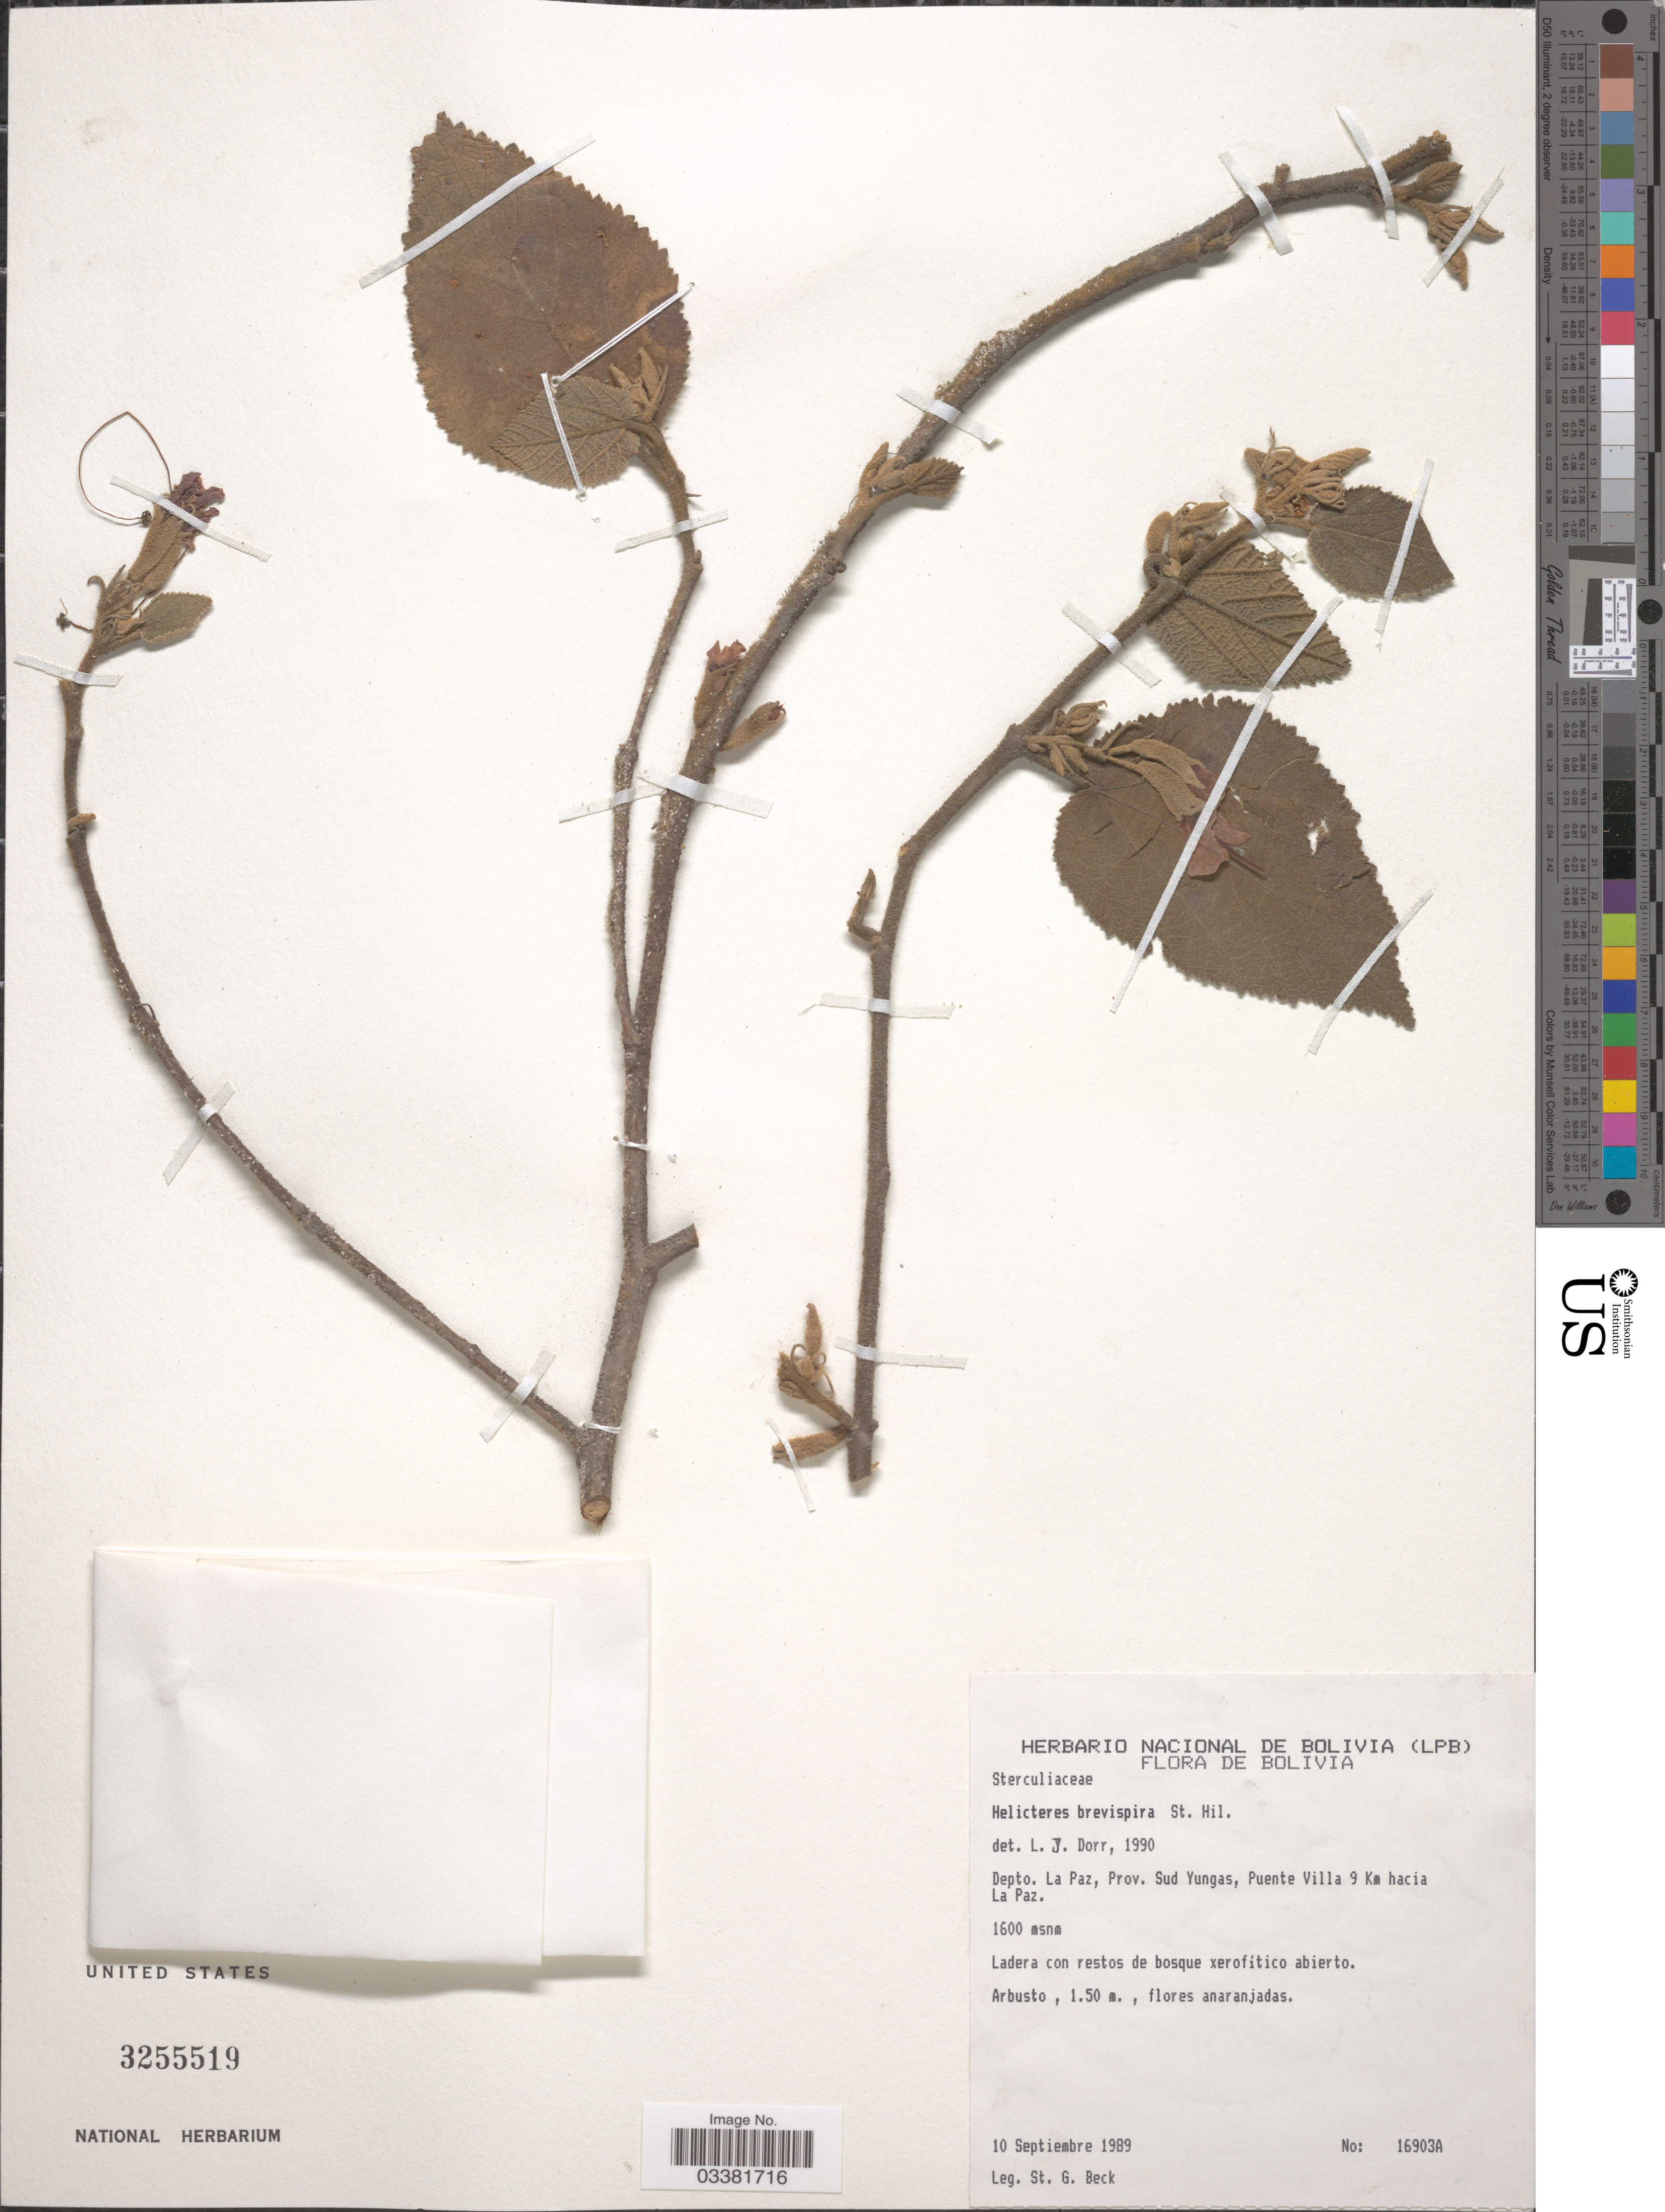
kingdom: Plantae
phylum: Tracheophyta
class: Magnoliopsida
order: Malvales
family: Malvaceae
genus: Helicteres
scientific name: Helicteres brevispira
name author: A. St.-Hil.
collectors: S. G. Beck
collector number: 16903A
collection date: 1989-09-10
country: Bolivia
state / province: La Paz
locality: Depto. La Paz, Prov. Sud Yungas, Puente Villa 9 Km hacia La Paz.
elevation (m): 1600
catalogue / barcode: US 3255519